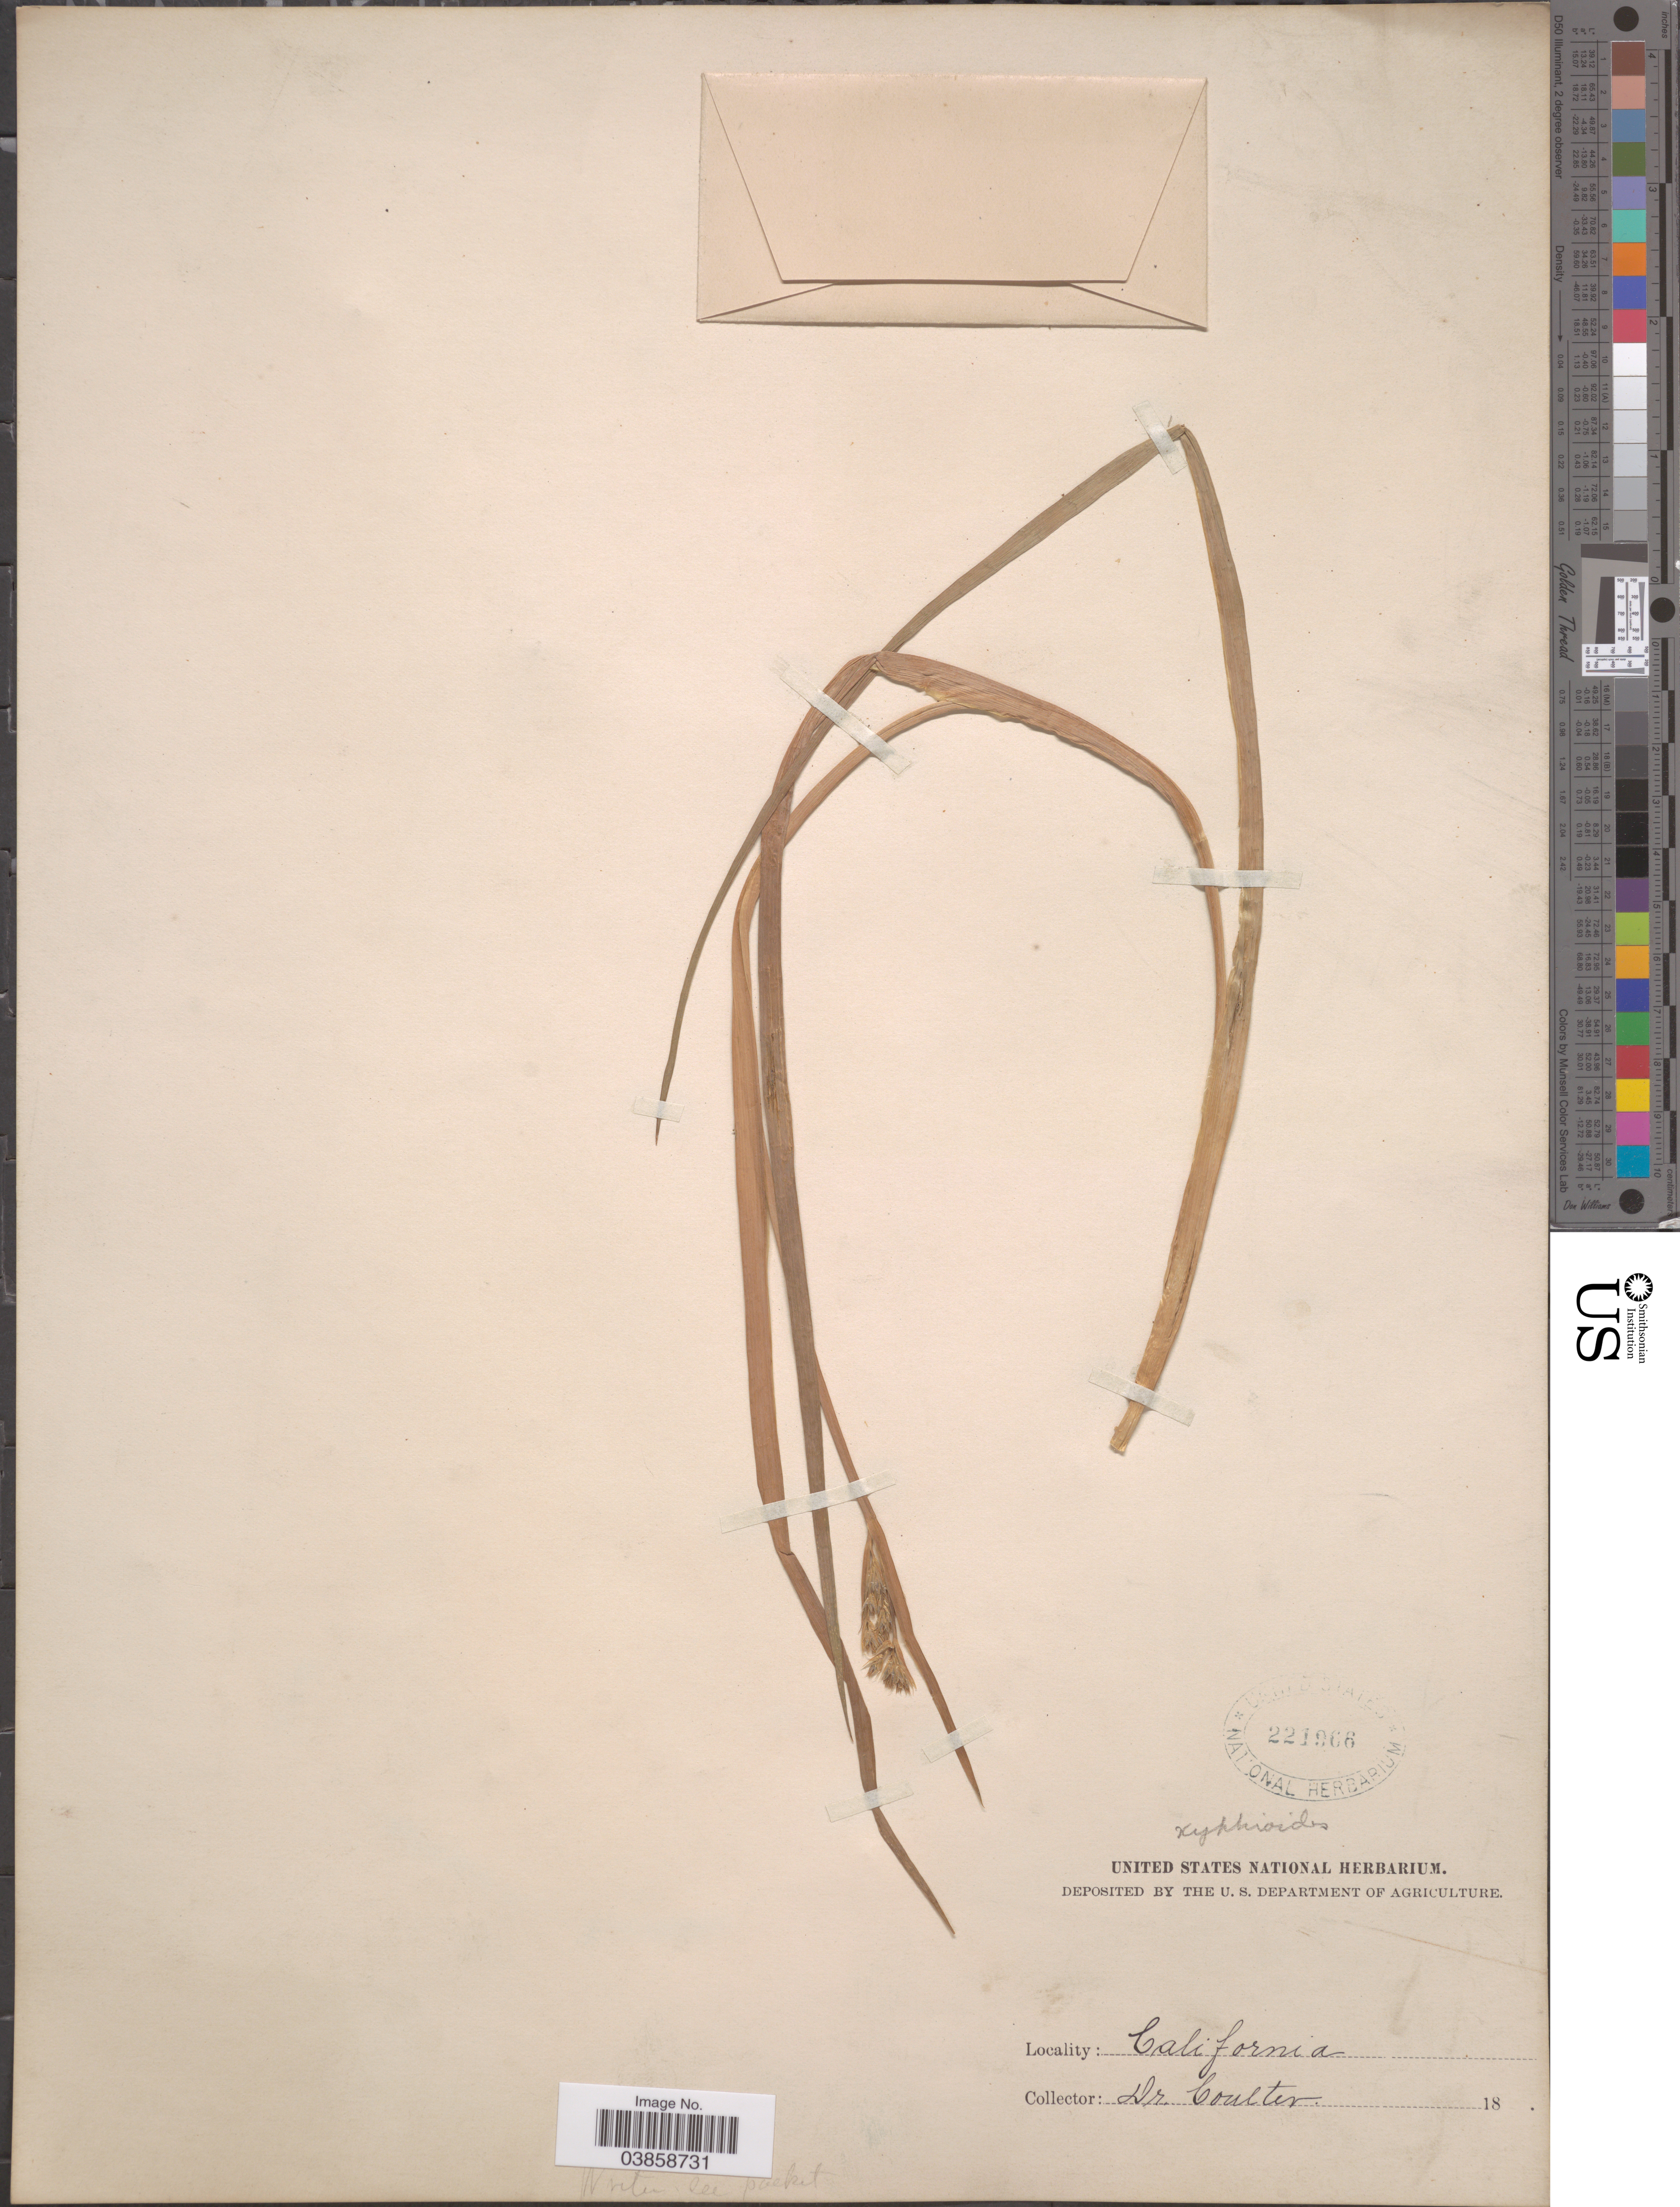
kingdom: Plantae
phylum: Tracheophyta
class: Liliopsida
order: Poales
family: Juncaceae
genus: Juncus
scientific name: Juncus xiphioides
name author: E. Mey.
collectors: Coulter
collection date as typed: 18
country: United States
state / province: California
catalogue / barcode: US 221968